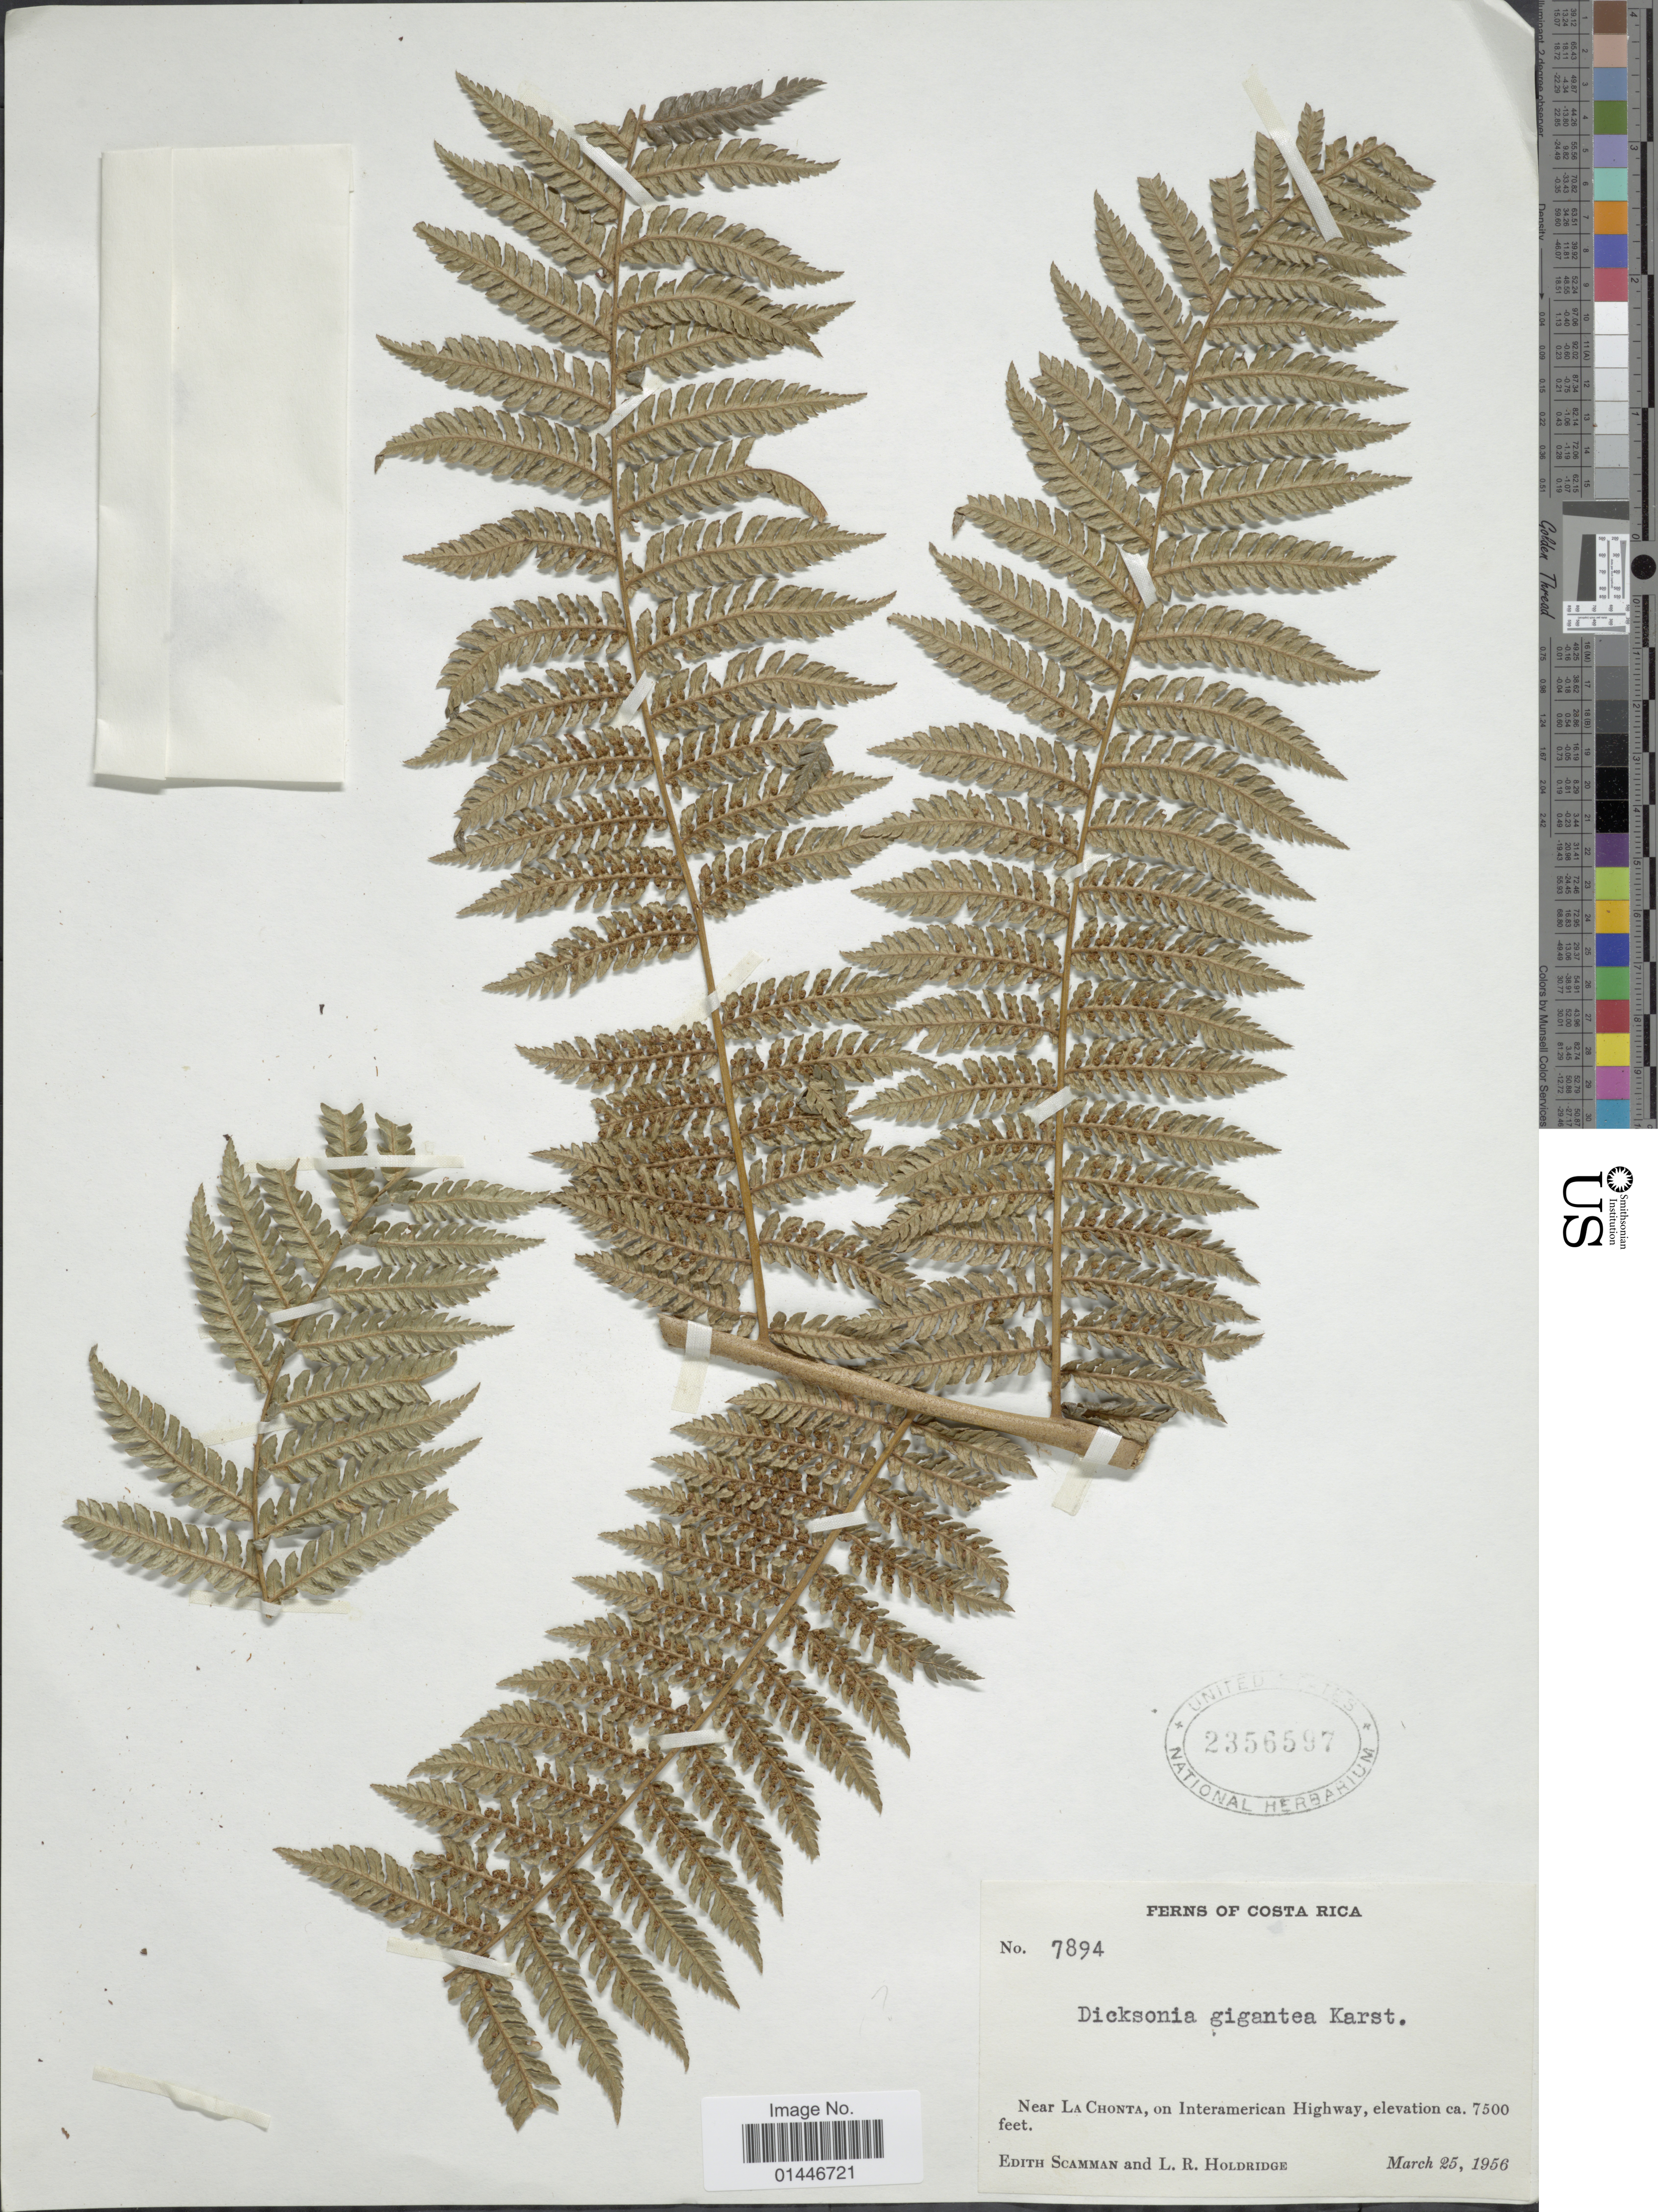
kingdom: Plantae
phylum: Tracheophyta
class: Polypodiopsida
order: Cyatheales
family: Dicksoniaceae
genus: Dicksonia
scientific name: Dicksonia karsteniana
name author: Klotzsch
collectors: E. Scamman & L. Holdridge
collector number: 7894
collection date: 1956-03-25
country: Costa Rica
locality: Near La Chonta, on Interamerican Highway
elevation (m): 2286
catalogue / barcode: US 2356597